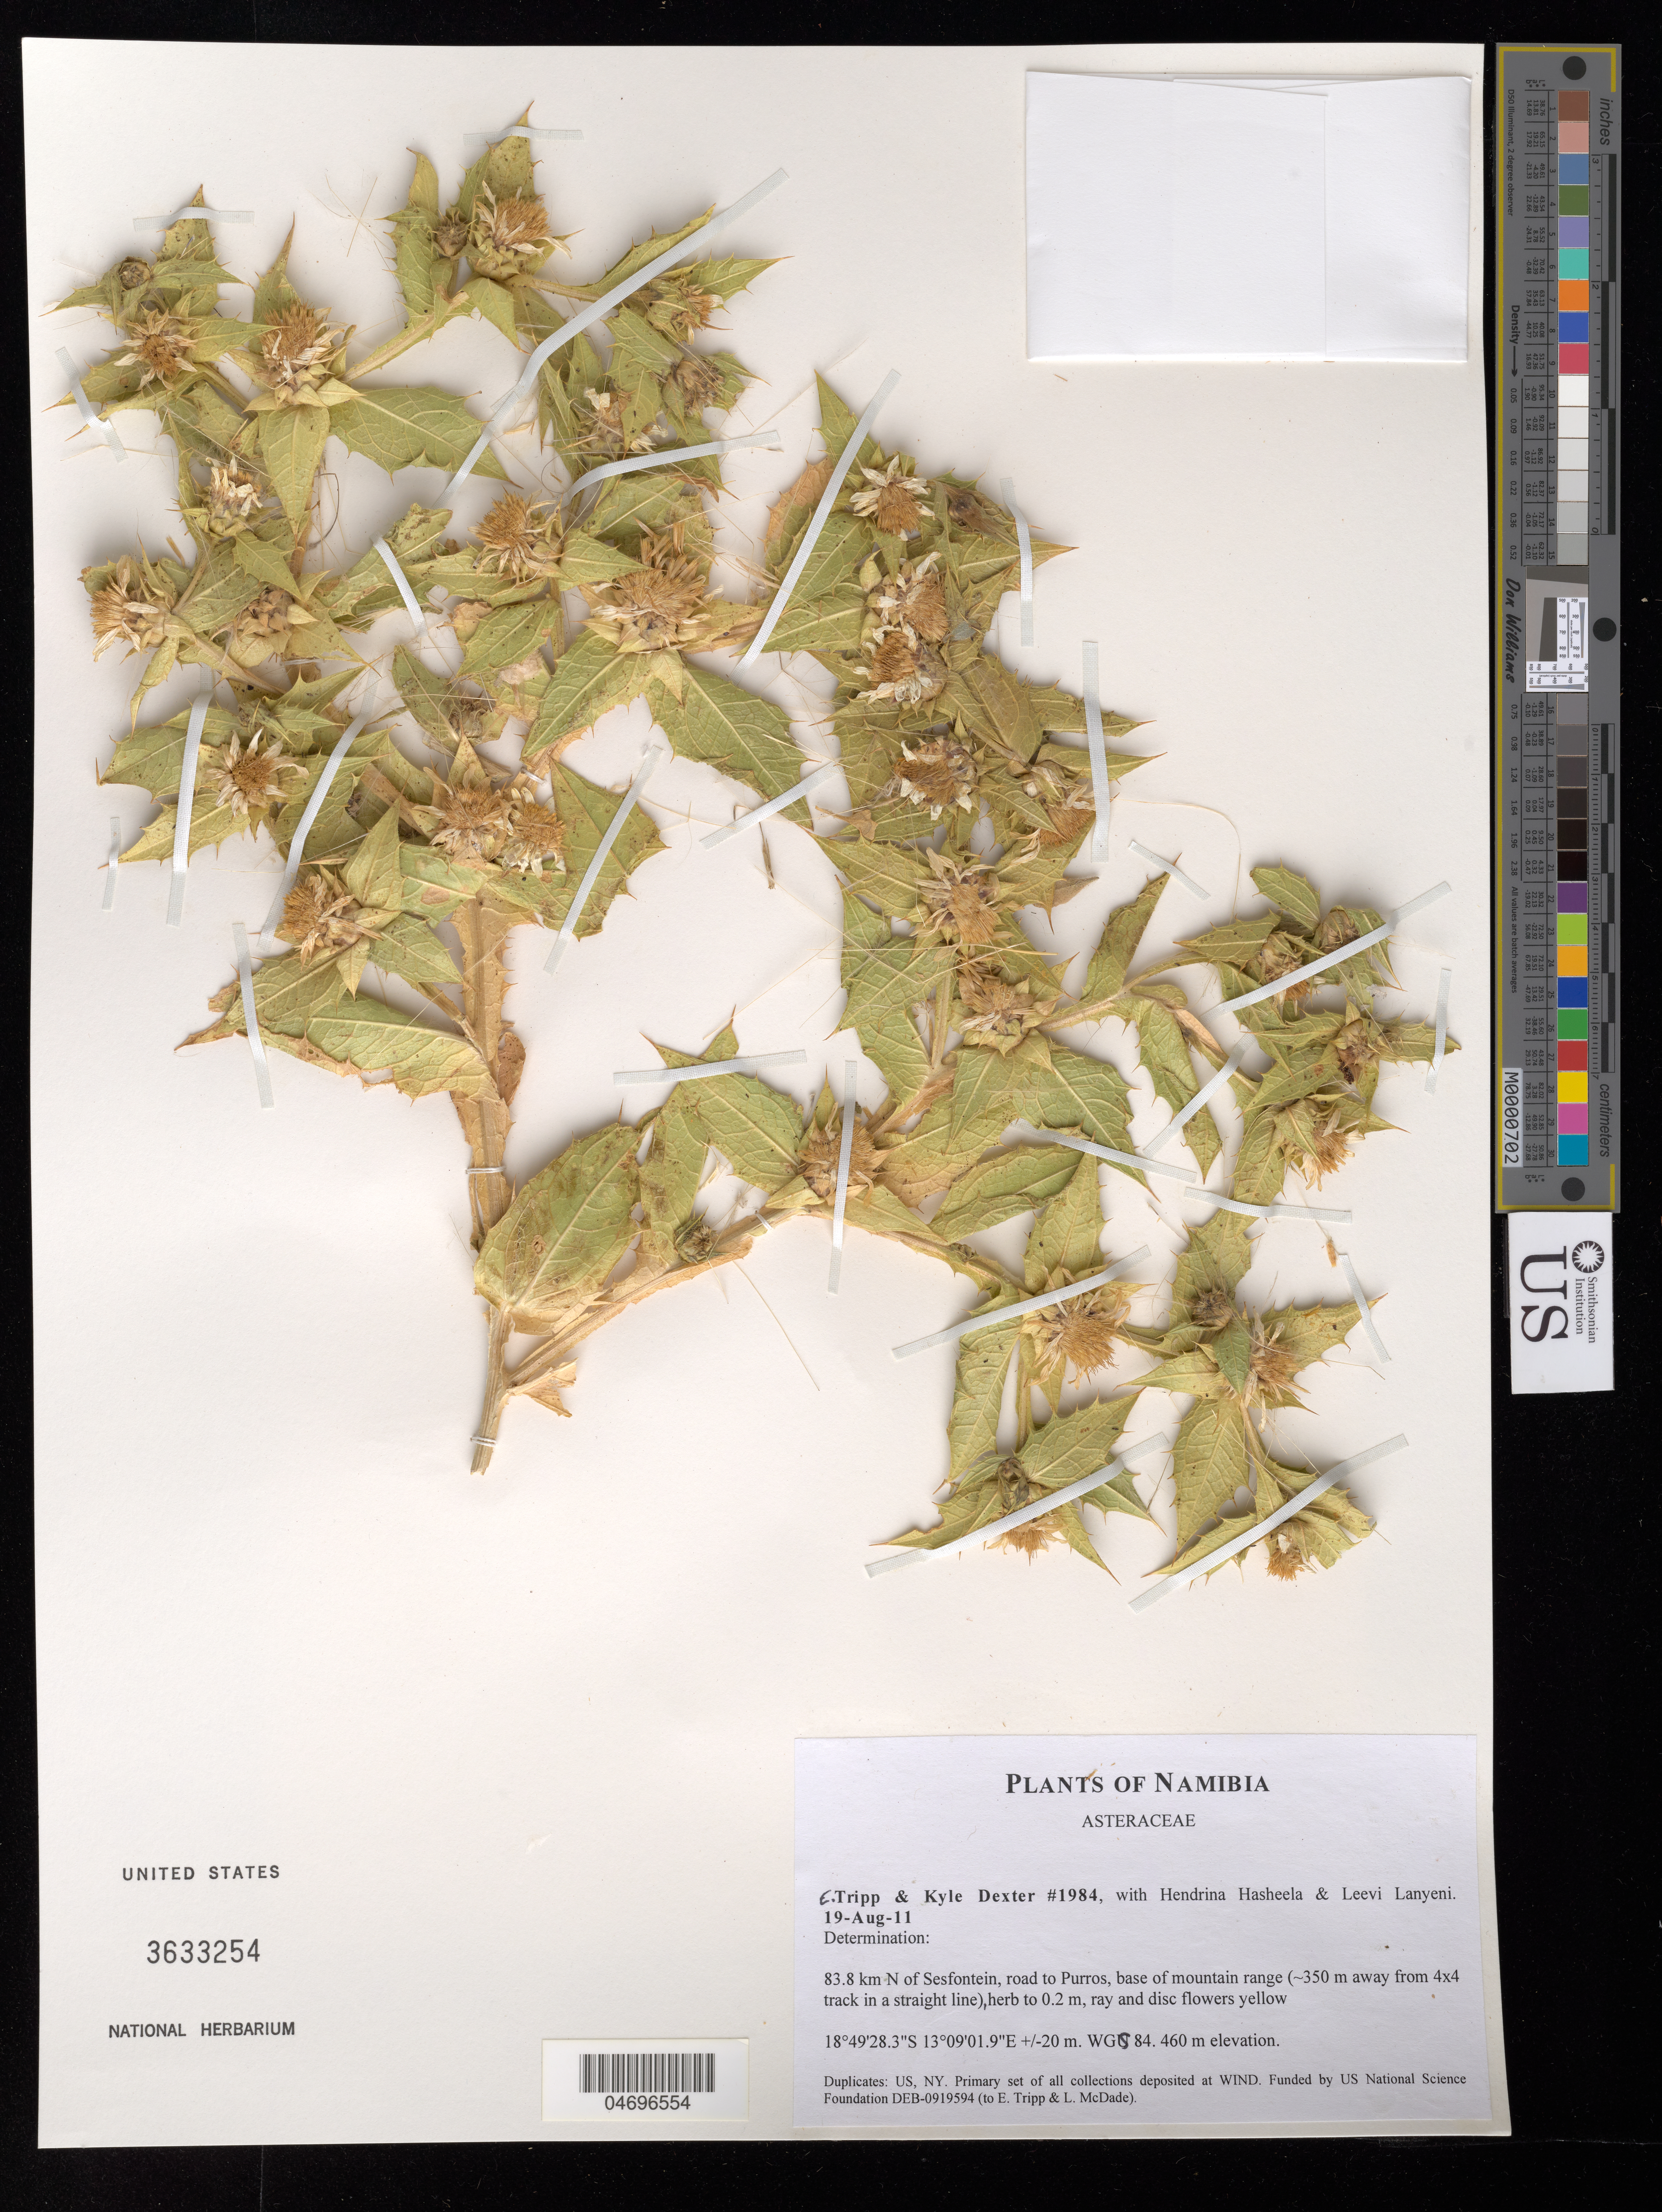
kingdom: Plantae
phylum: Tracheophyta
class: Magnoliopsida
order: Asterales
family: Asteraceae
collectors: E. Tripp, K. Dexter, H. Hasheela & L. Lanyeni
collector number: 1984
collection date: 2011-08-19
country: Namibia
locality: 83.8 km N of Sesfontein, road to Purros, base of mountain range (ca. 350 m away from 4x4 track in a straight line)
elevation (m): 460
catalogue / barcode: US 3633254